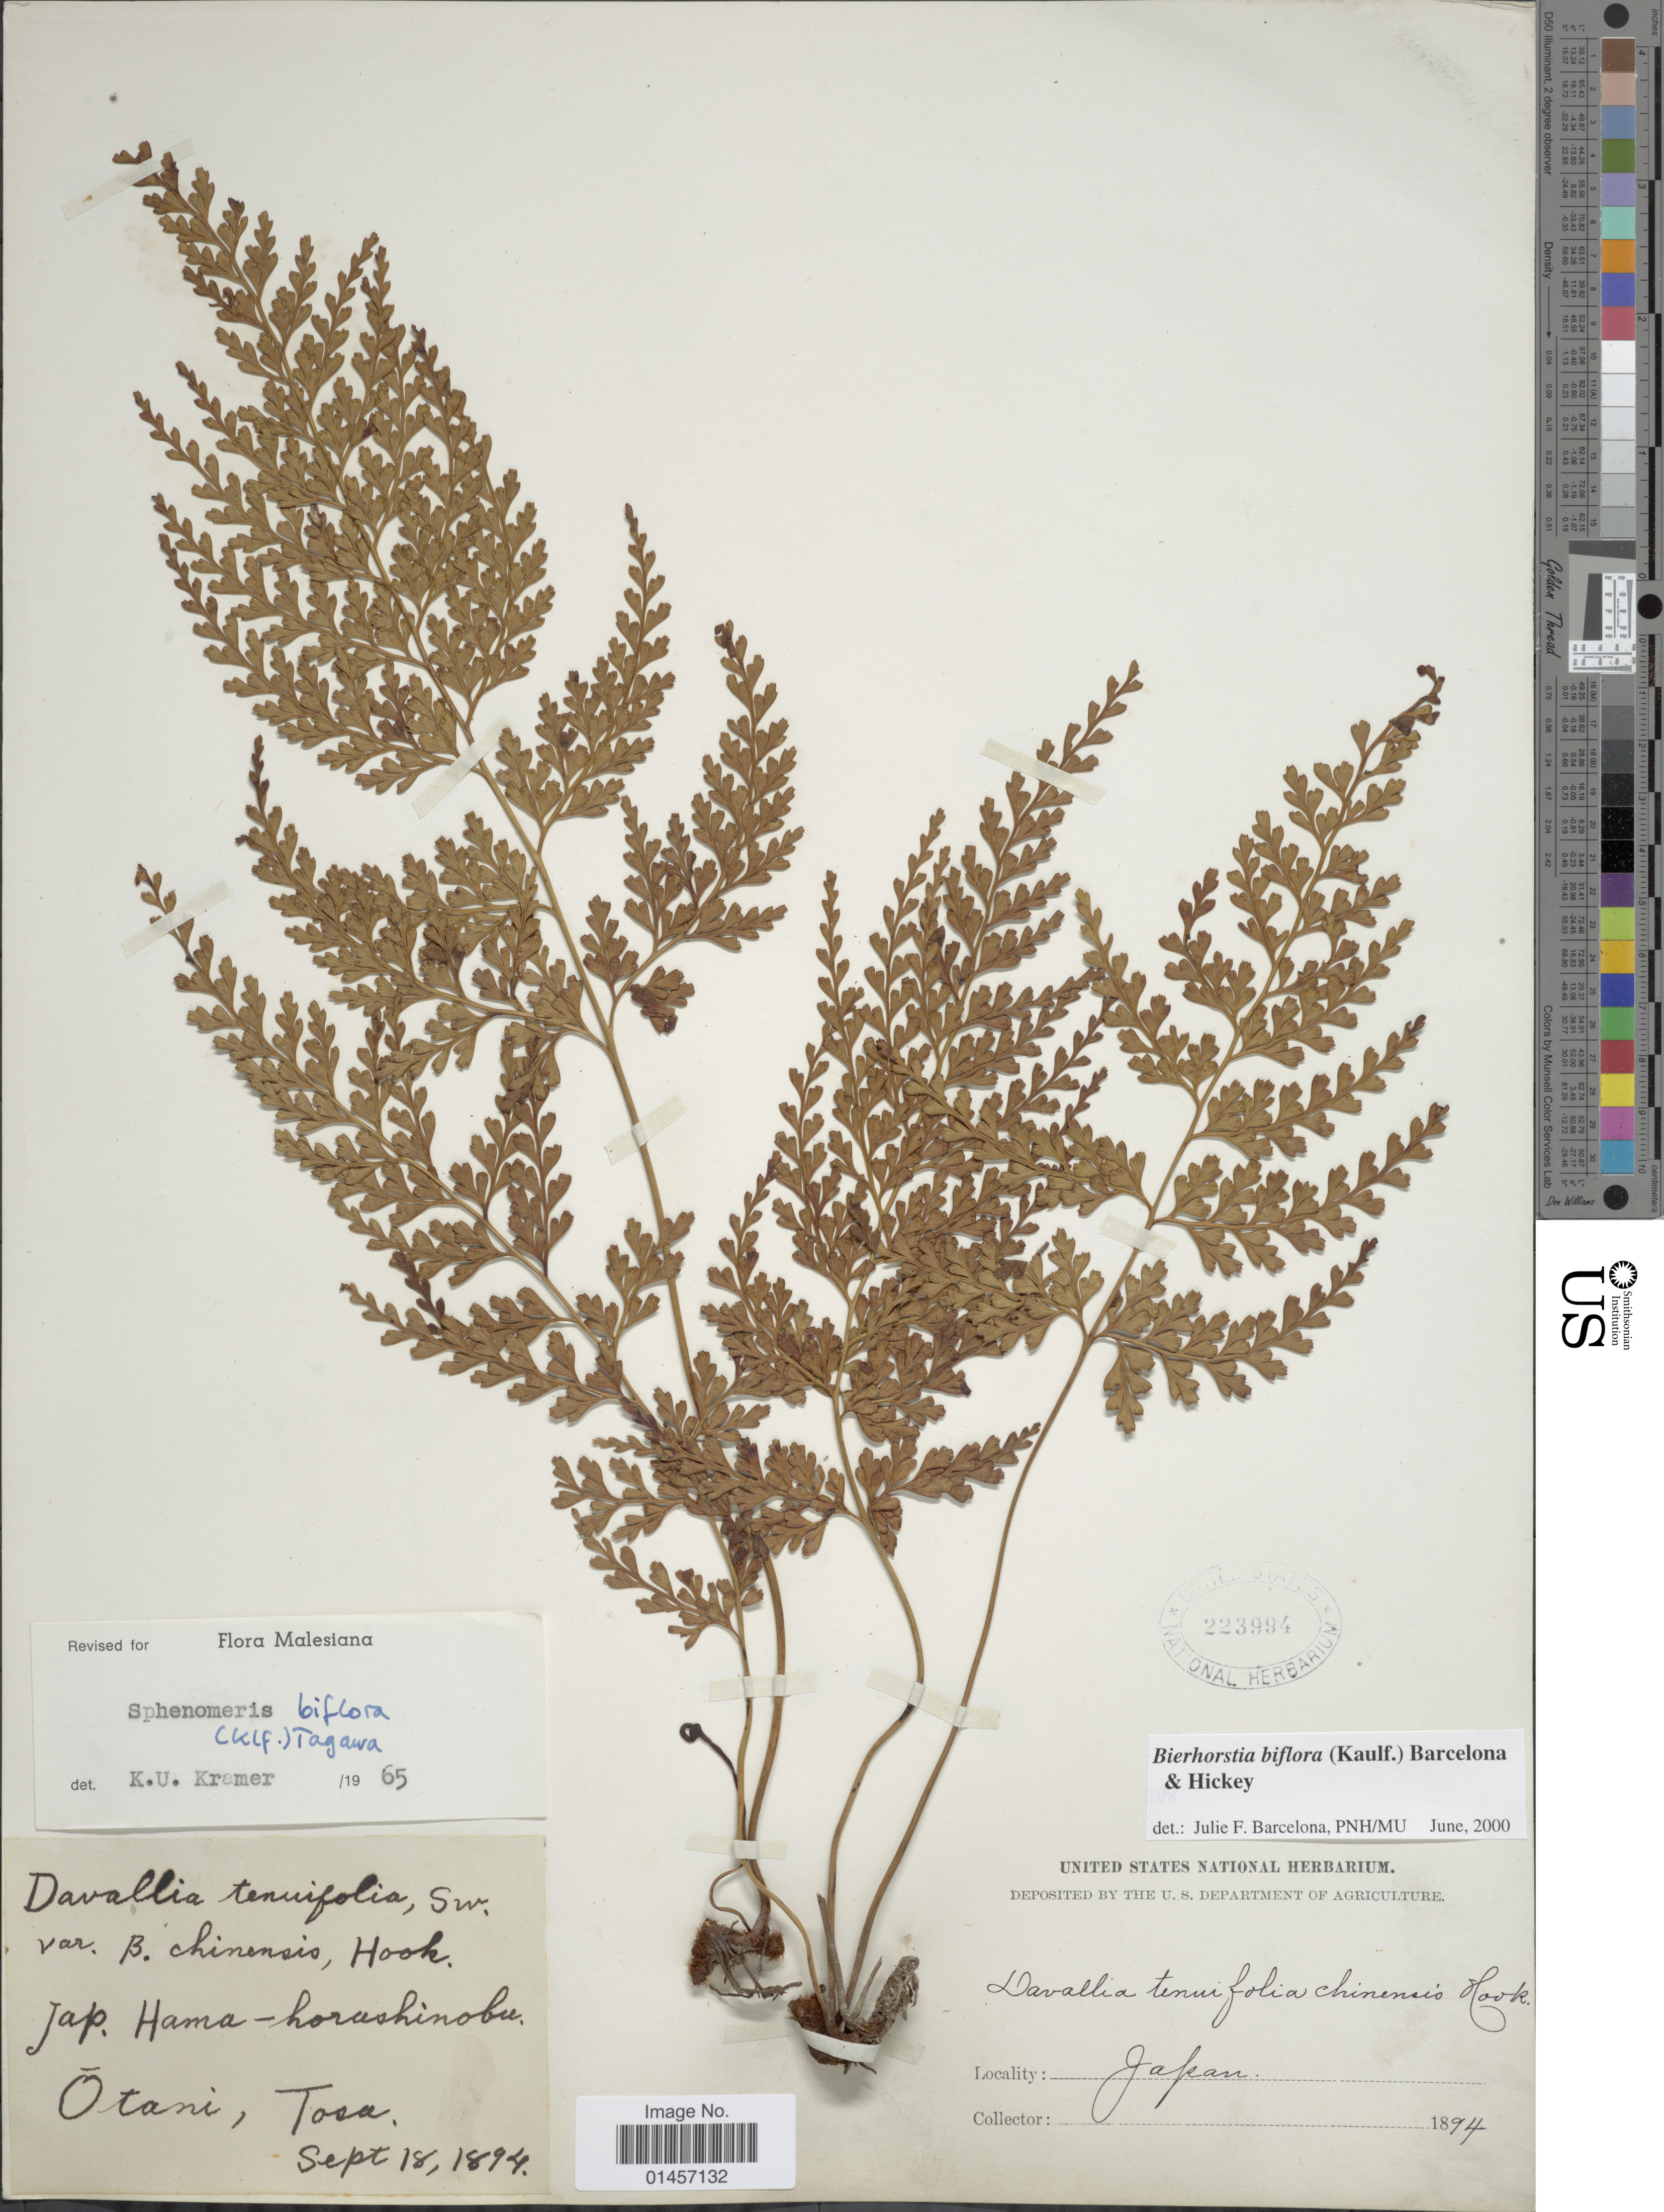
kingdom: Plantae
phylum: Tracheophyta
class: Polypodiopsida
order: Polypodiales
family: Lindsaeaceae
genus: Sphenomeris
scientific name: Sphenomeris biflora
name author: (Kaulf.) Mett.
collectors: T. Otani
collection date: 1894-09-18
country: Japan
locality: Jap. Hama-horashinoba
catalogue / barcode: US 223994